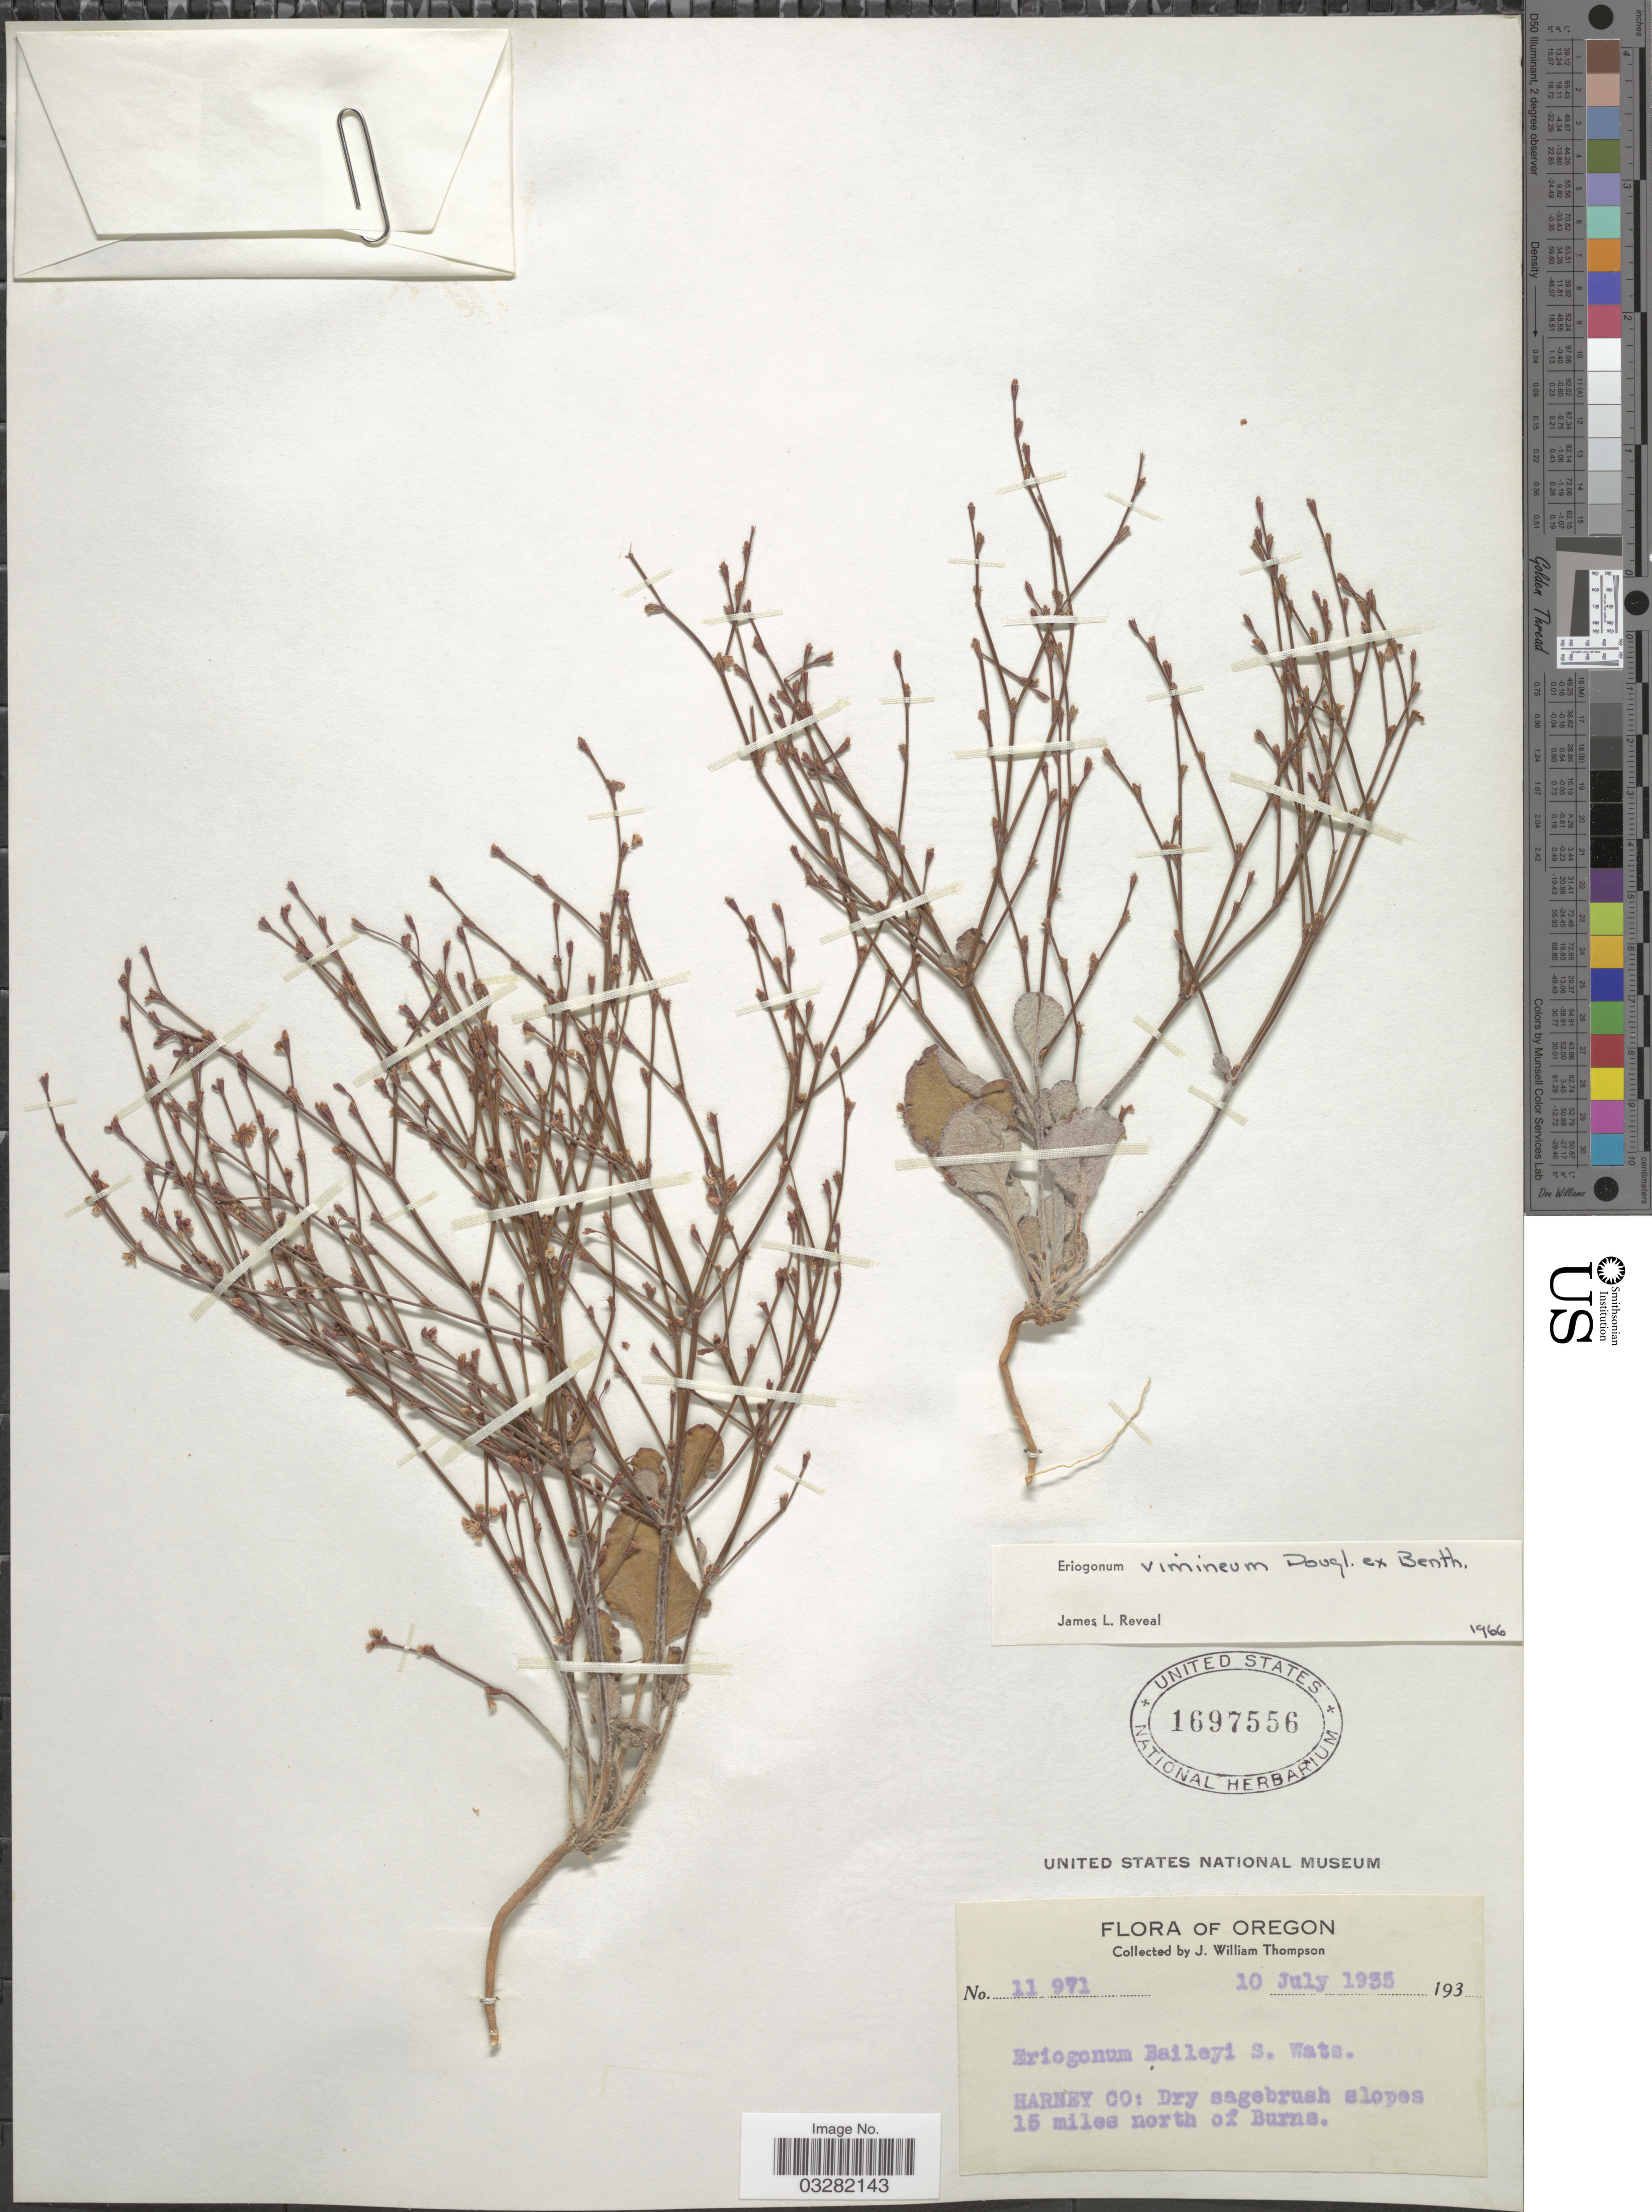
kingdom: Plantae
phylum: Tracheophyta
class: Magnoliopsida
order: Caryophyllales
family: Polygonaceae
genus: Eriogonum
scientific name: Eriogonum vimineum var. vimineum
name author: Douglas ex Benth.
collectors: J. W. Thompson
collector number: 11971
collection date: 1935-07-10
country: United States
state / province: Oregon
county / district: Harney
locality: Harney Co.: Dry sagebrush slopes 15 miles north of Burns.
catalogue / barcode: US 1697556